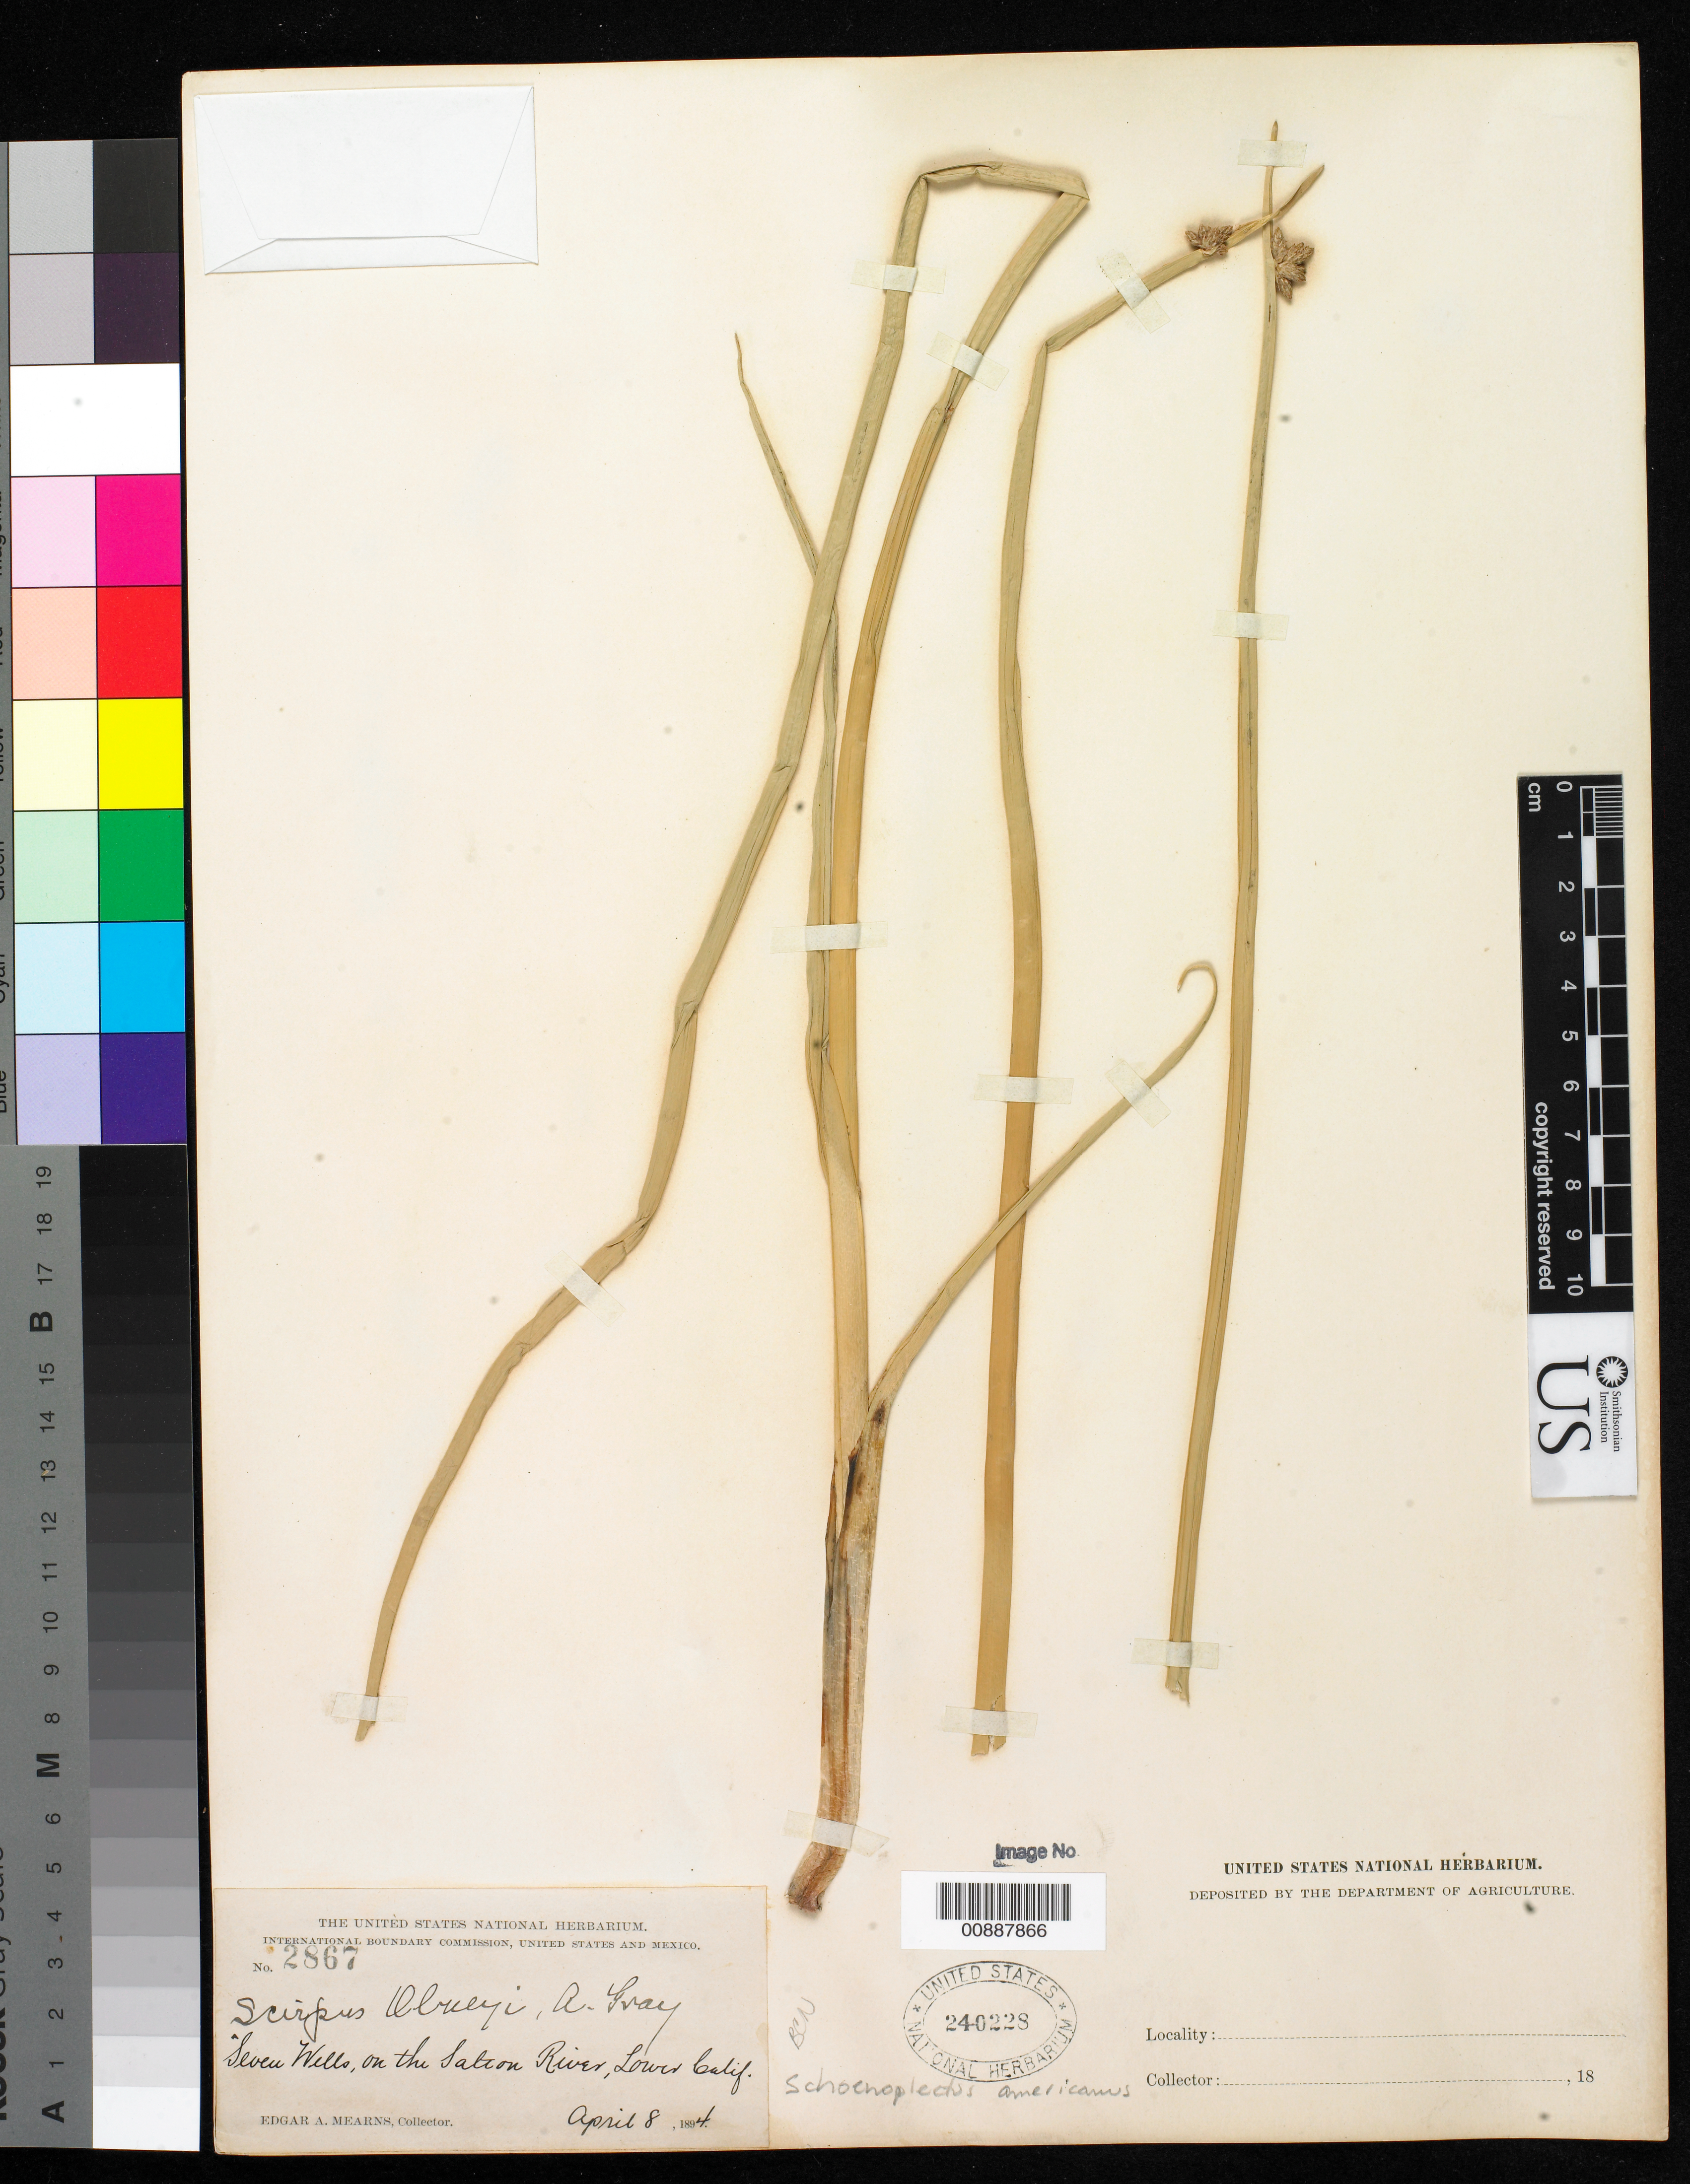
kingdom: Plantae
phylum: Tracheophyta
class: Liliopsida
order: Poales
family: Cyperaceae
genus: Schoenoplectus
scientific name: Schoenoplectus americanus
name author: (Pers.) Volkart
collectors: E. A. Mearns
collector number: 2867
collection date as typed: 08 Apr 1894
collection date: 1894-04-08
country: Mexico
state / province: Baja California Norte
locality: Seven Wells, on the Salton River, Baja California.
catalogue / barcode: US 240228